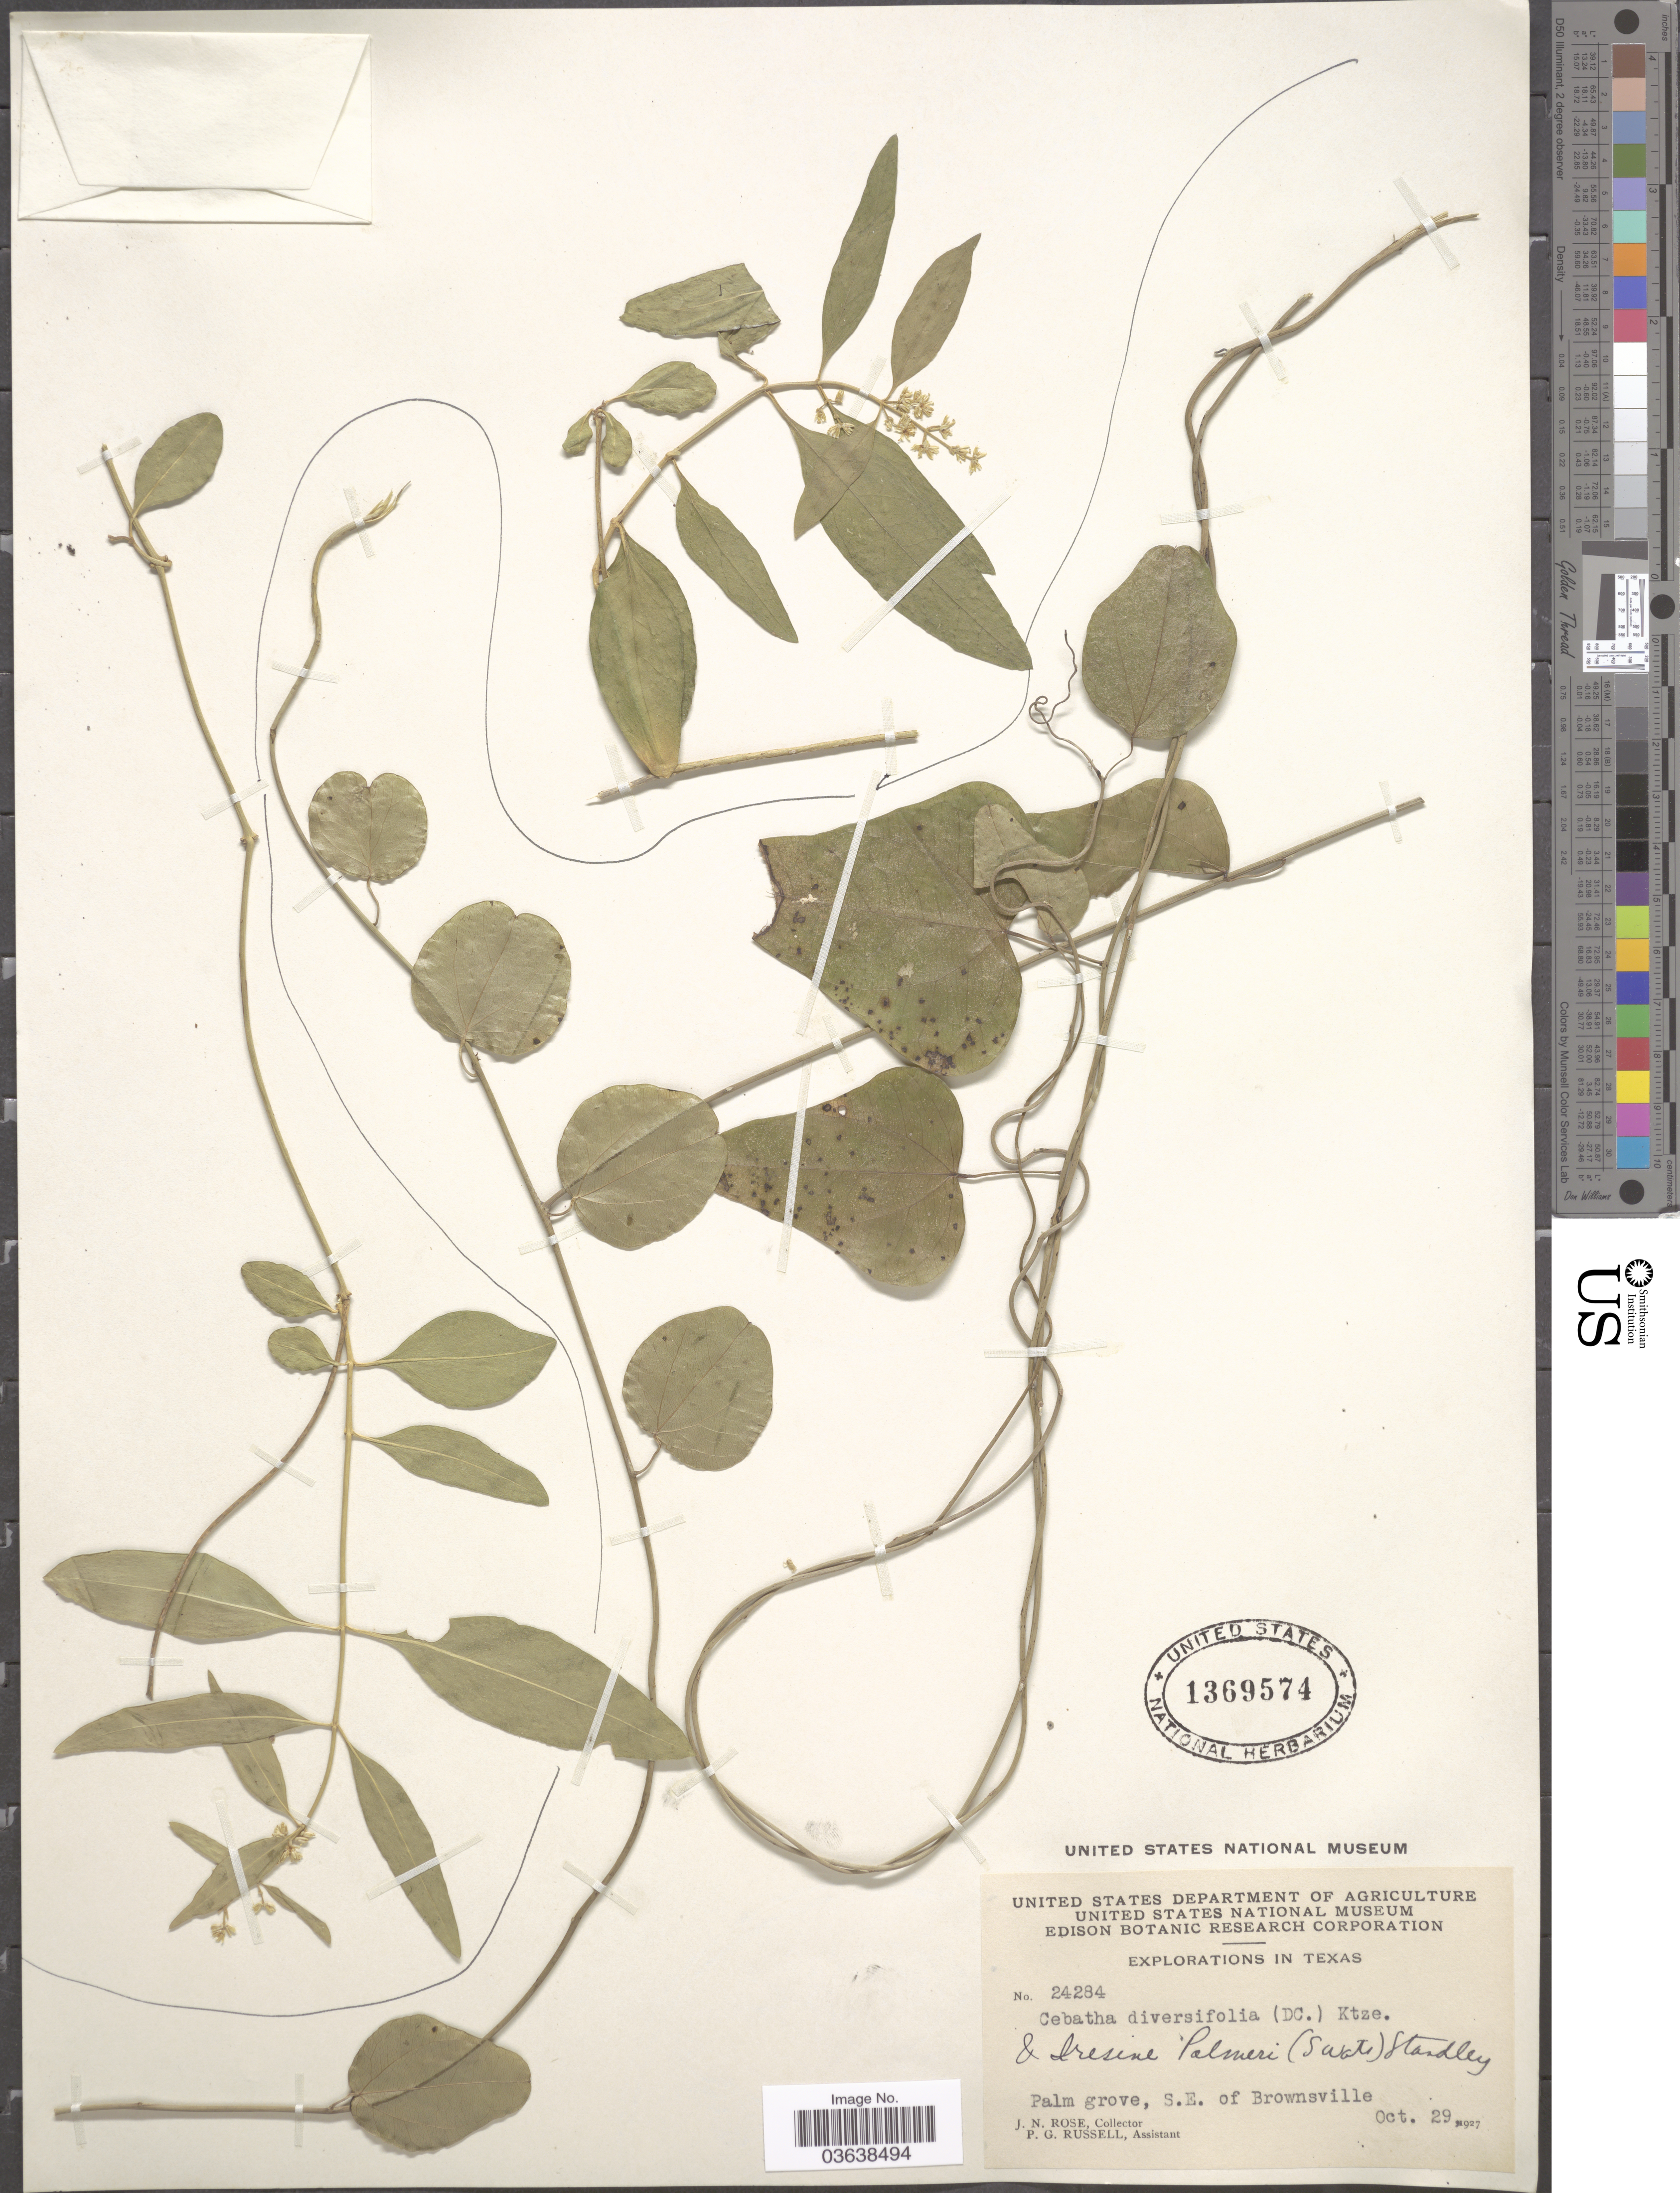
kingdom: Plantae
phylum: Tracheophyta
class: Magnoliopsida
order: Caryophyllales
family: Amaranthaceae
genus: Iresine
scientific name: Iresine palmeri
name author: (S. Watson) Standl.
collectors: J. N. Rose & P. G. Russell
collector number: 24284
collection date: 1927-10-29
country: United States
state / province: Texas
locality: Palm grove, S.E. of Brownsville.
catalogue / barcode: US 1369574